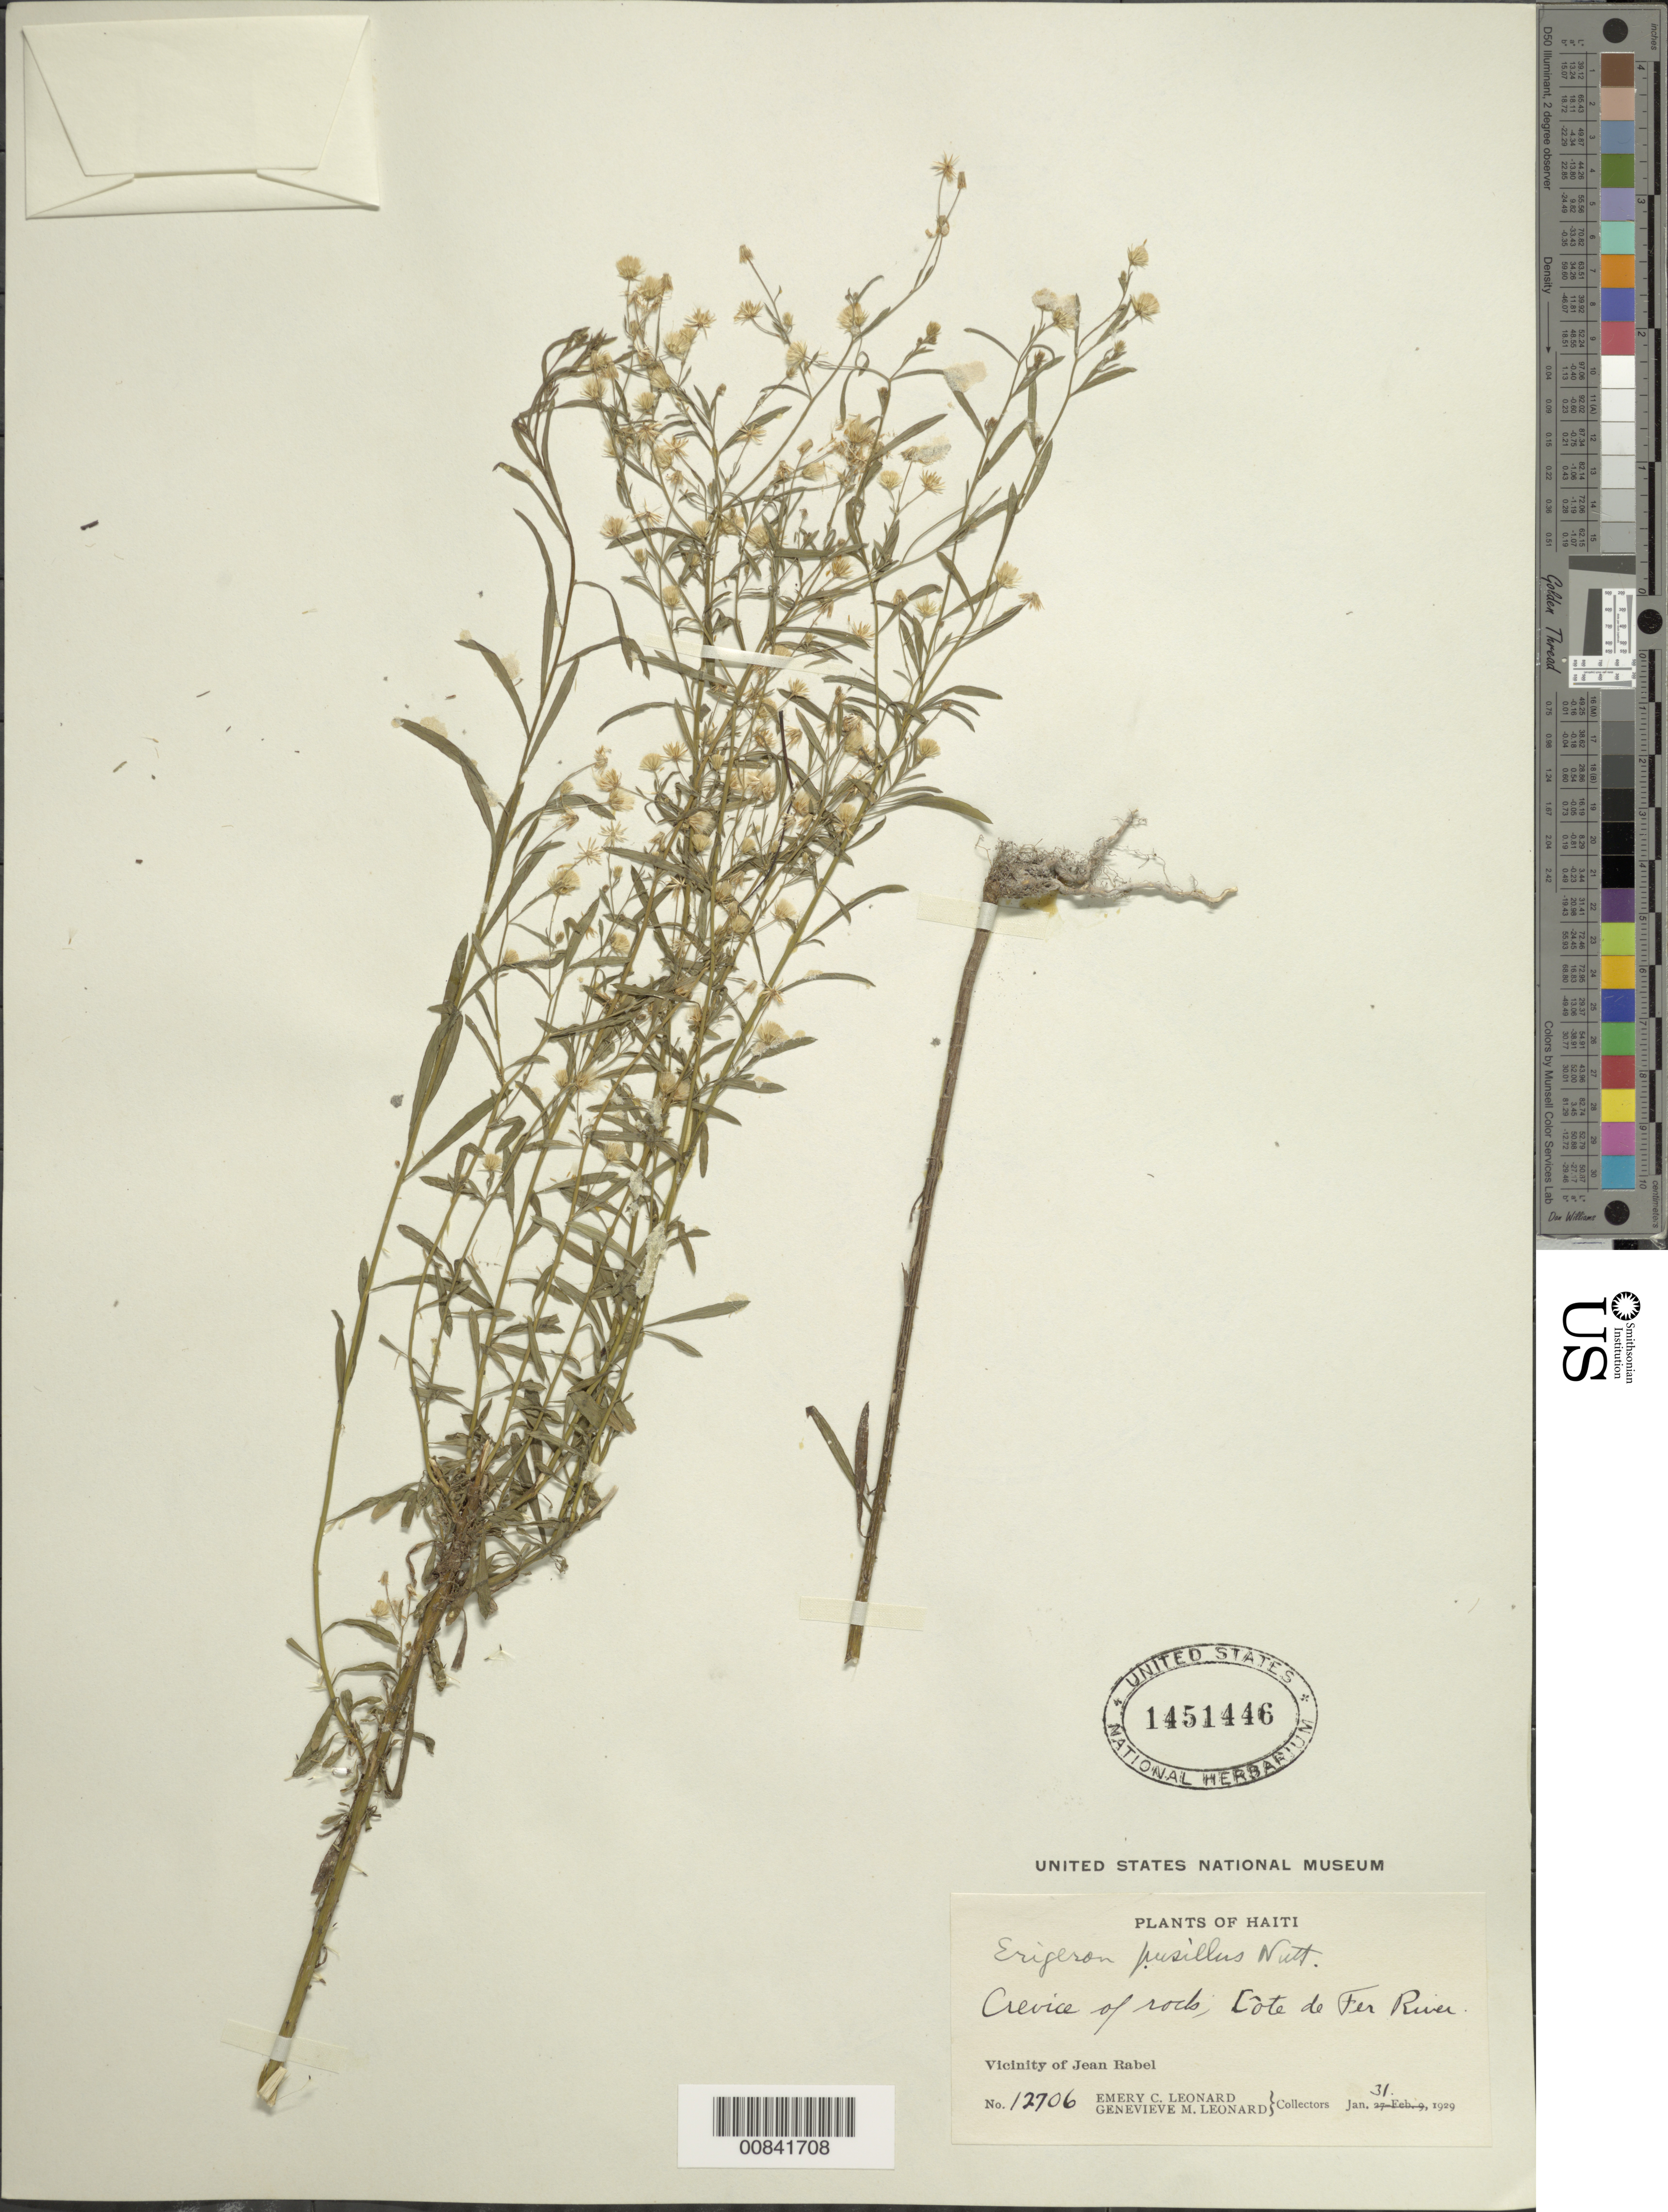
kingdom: Plantae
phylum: Tracheophyta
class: Magnoliopsida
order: Asterales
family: Asteraceae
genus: Conyza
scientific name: Conyza canadensis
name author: (L.) Cronq.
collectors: E. C. Leonard & G. M. Leonard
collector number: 12706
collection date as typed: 31 Jan 1929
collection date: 1929-01-31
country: Haiti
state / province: Nord-Ouest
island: Hispaniola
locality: Vicinity of Jean Rabel, Côte de Fer River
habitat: Crevice of rocks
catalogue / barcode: US 1451446